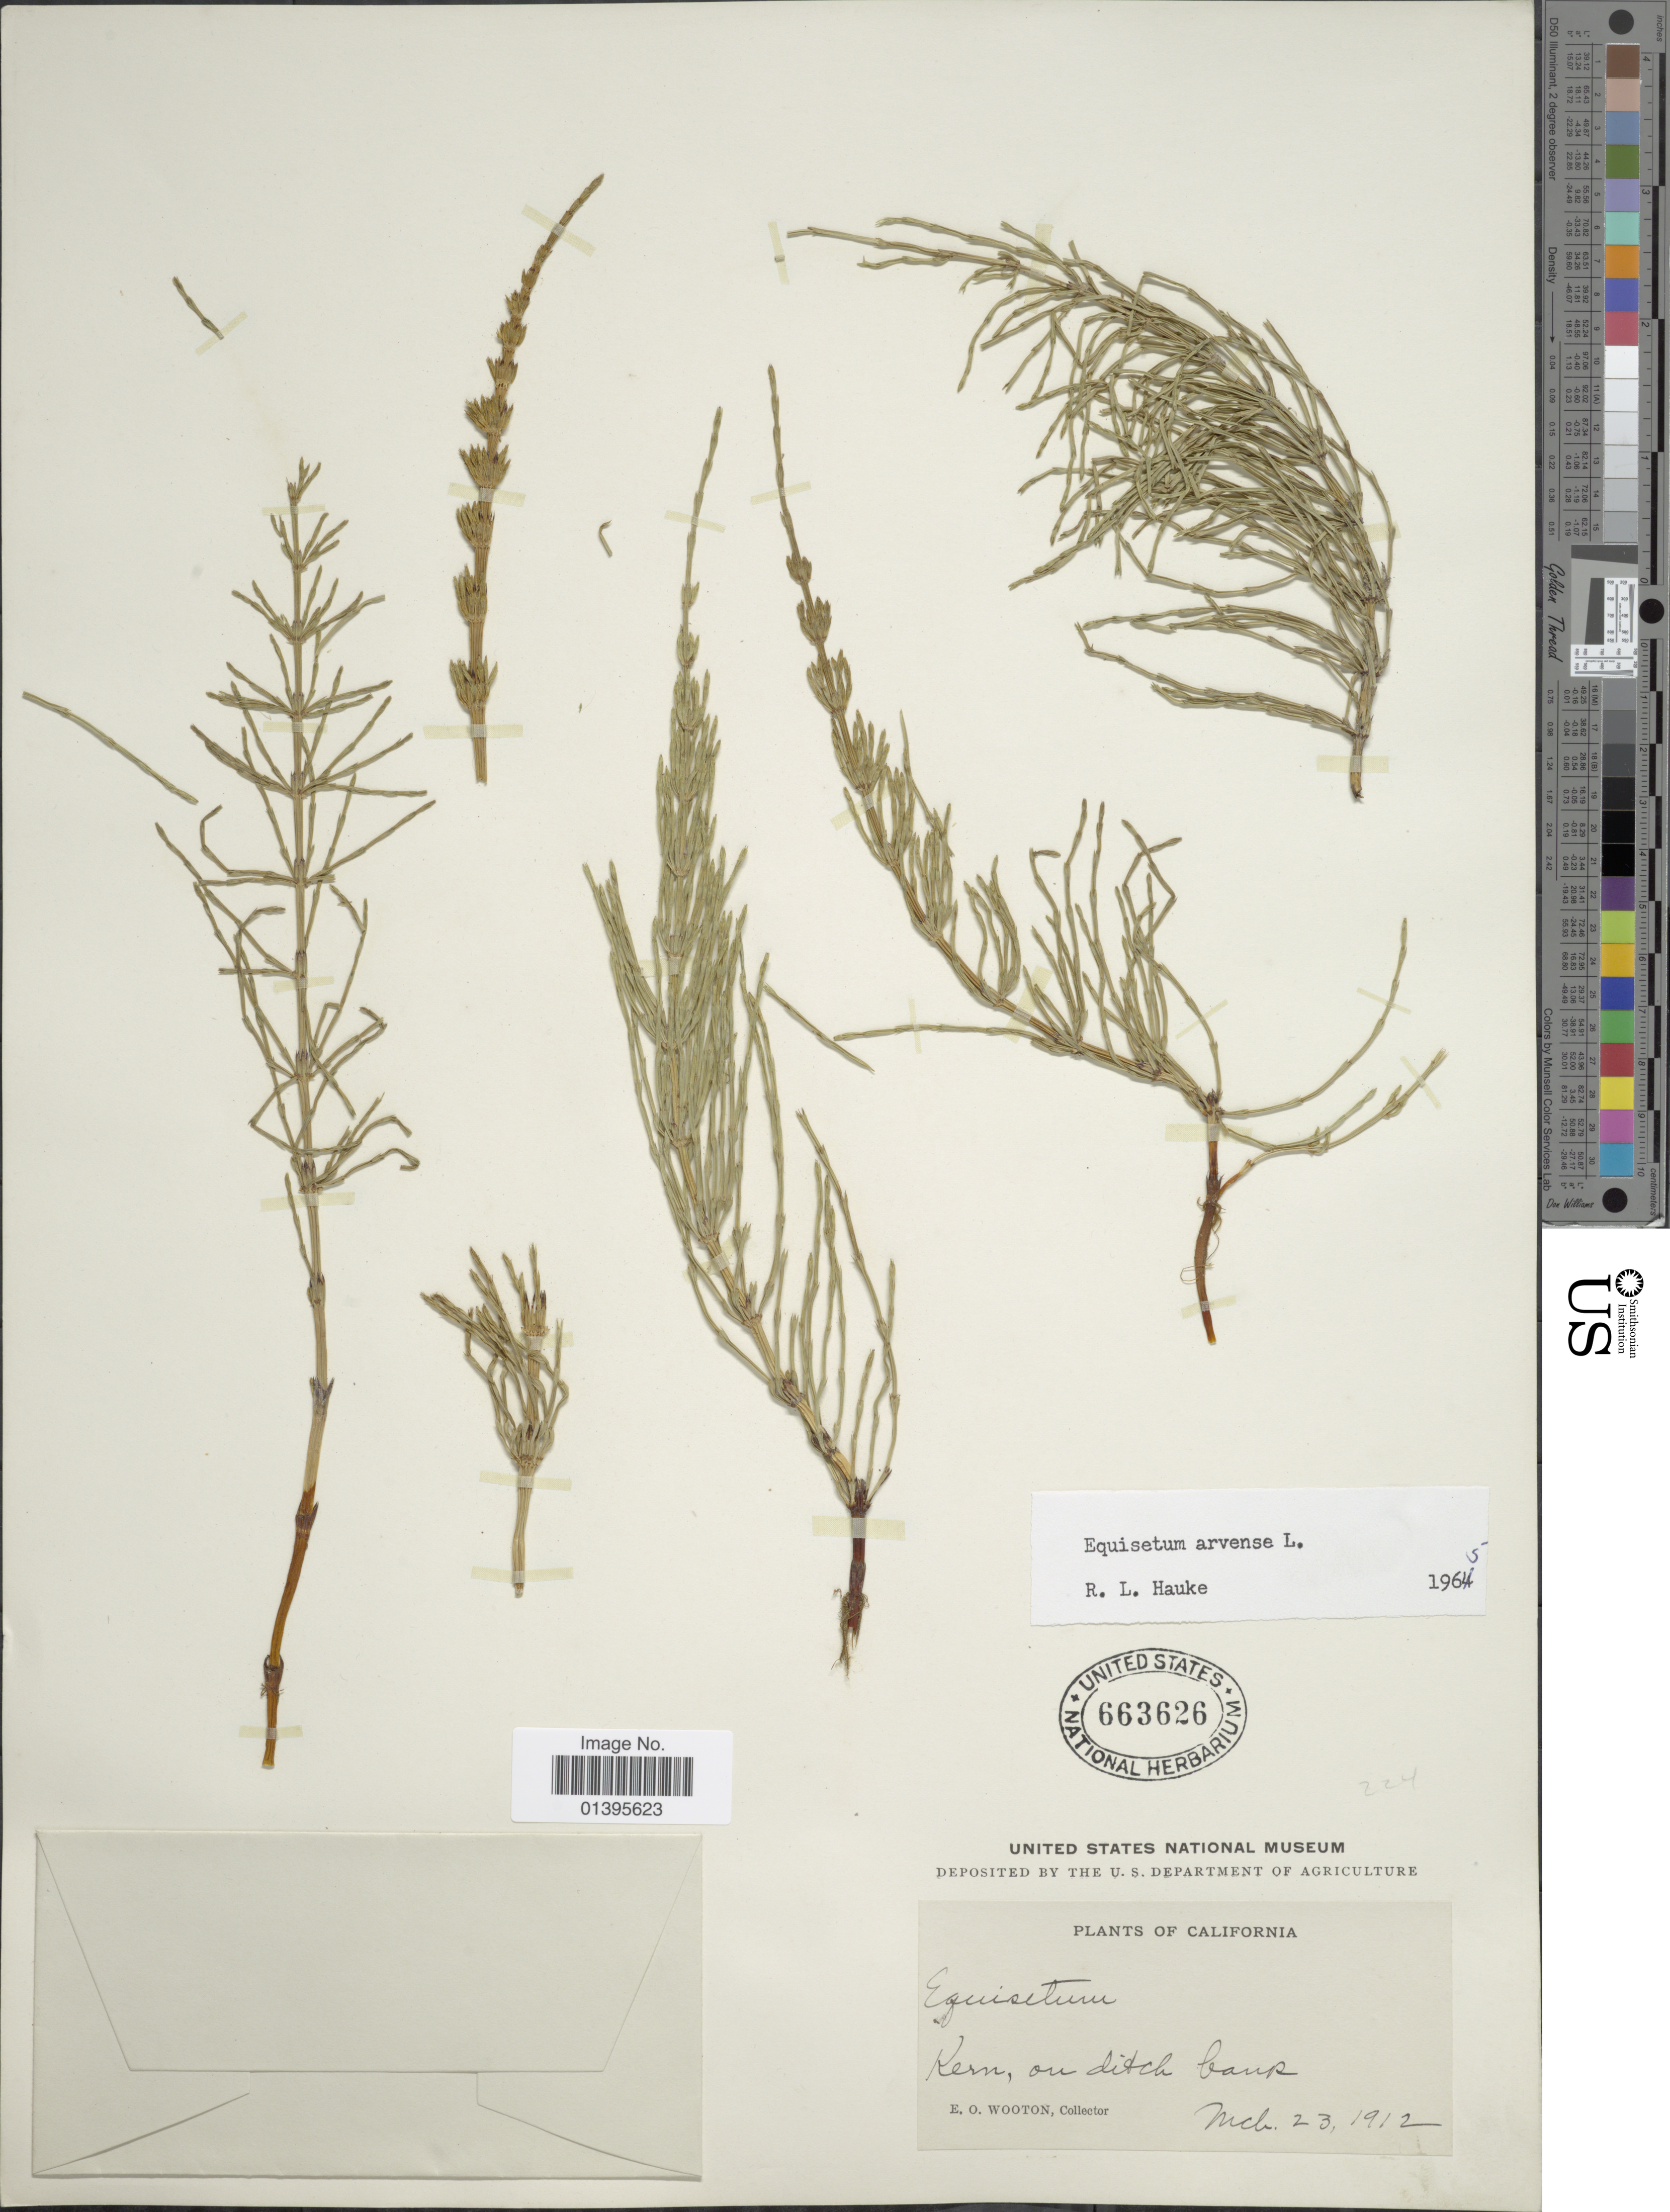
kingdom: Plantae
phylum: Tracheophyta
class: Polypodiopsida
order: Equisetales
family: Equisetaceae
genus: Equisetum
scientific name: Equisetum arvense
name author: L.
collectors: E. O. Wooton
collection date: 1912-03-23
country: United States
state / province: California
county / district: Kern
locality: Kern, on ditch bank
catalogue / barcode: US 663626